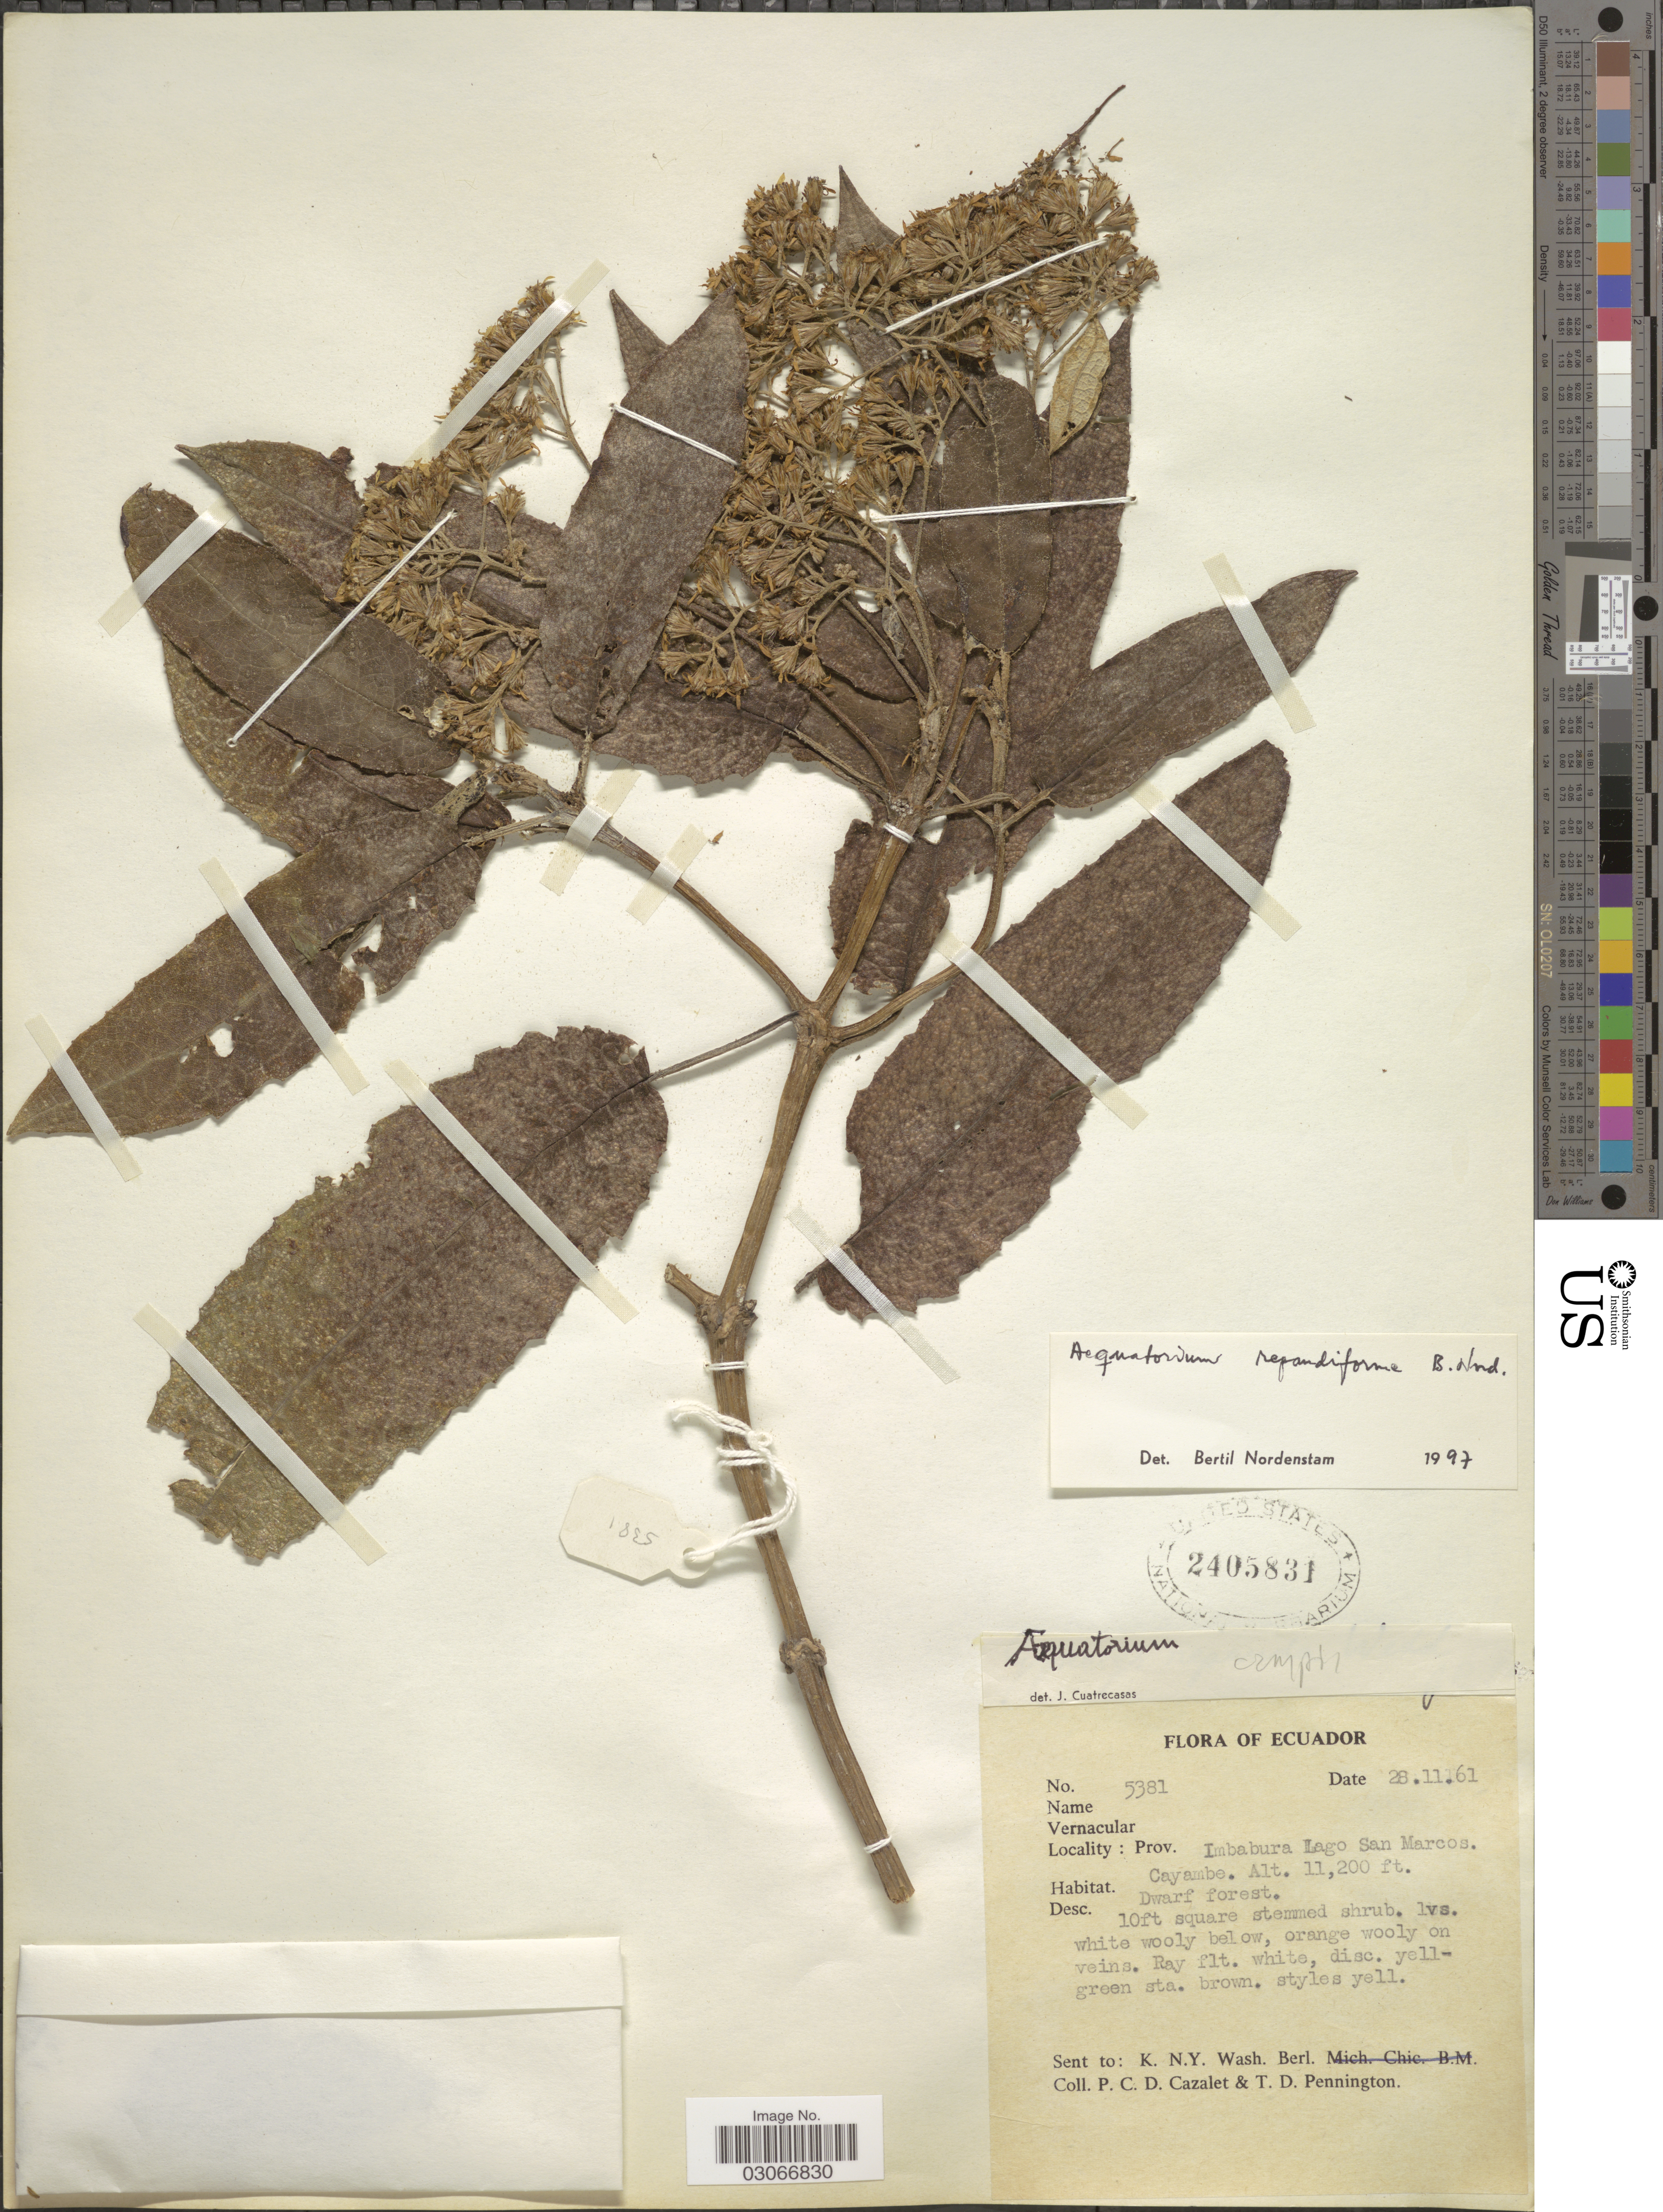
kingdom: Plantae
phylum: Tracheophyta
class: Magnoliopsida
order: Asterales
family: Asteraceae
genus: Aequatorium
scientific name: Aequatorium repandiforme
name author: B. Nord.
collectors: P. C. D. Cazalet & T. D. Pennington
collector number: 5381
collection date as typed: Transcribed d/m/y: 28/11/61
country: Ecuador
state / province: Imbabura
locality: Prov. Imbabura Lago San Marcos. Cayambe.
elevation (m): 3414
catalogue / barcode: US 2405831